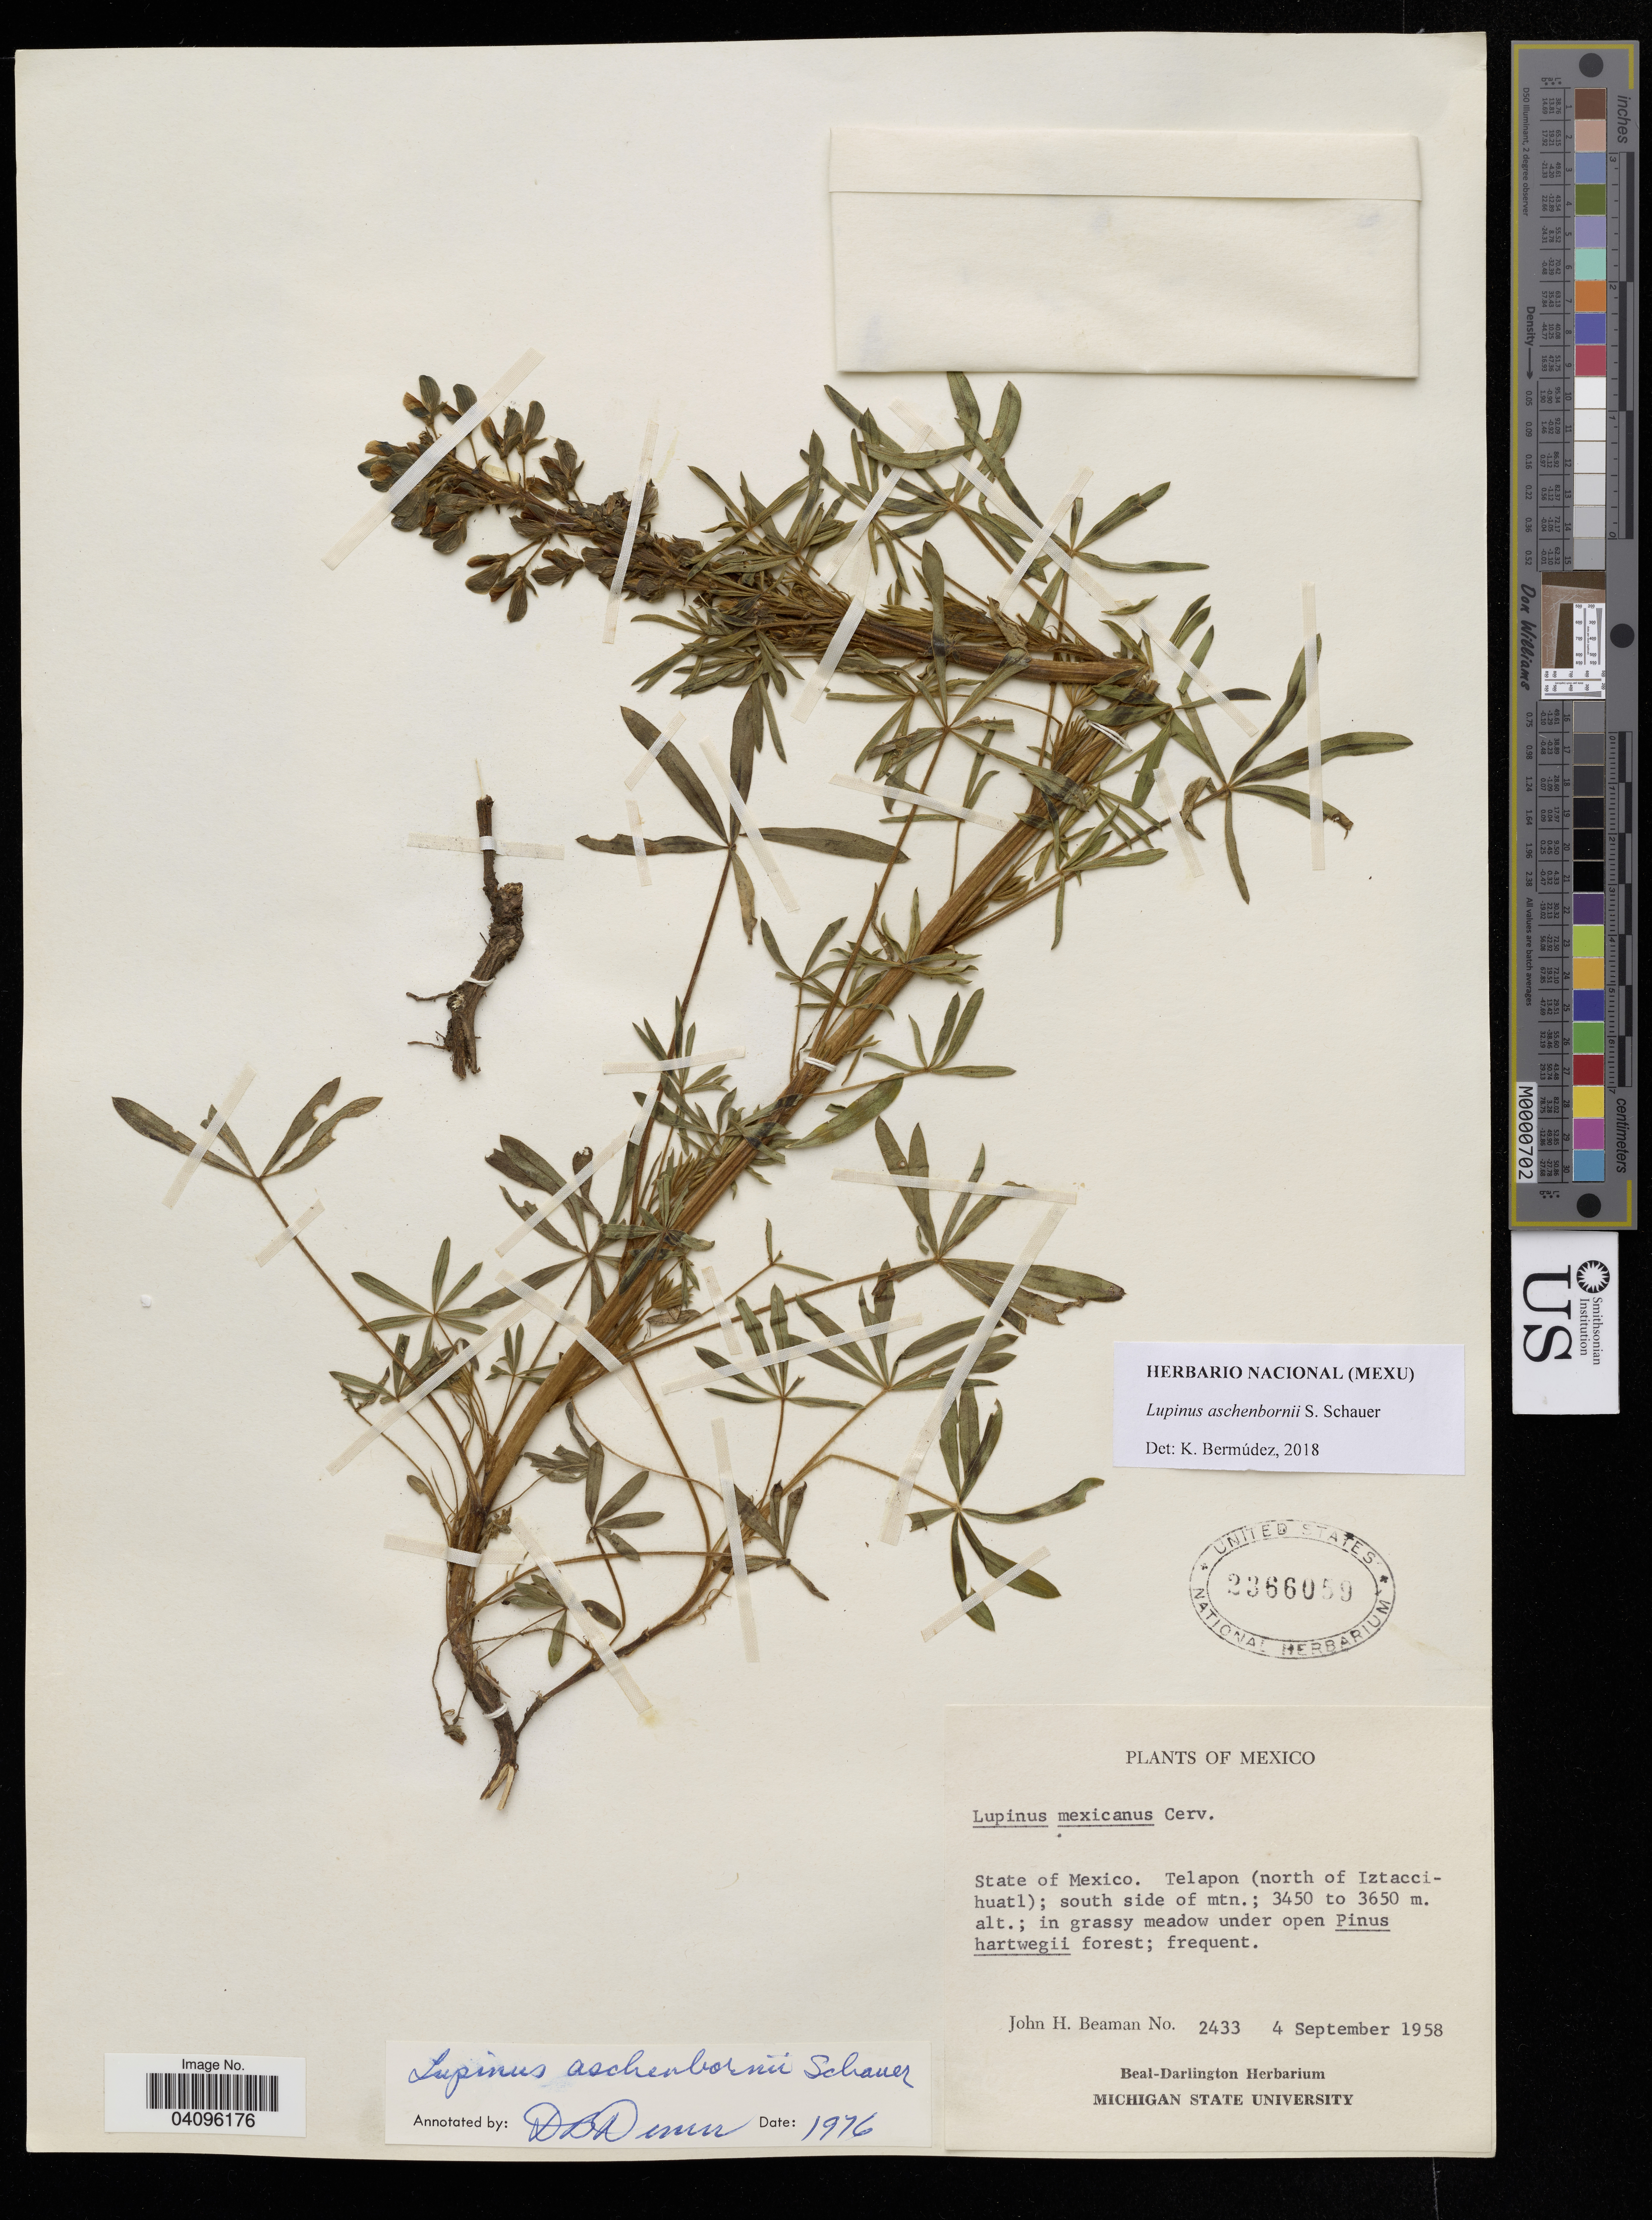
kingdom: Plantae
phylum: Tracheophyta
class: Magnoliopsida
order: Fabales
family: Fabaceae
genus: Lupinus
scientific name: Lupinus aschenbornii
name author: S. Schauer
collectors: J. Beaman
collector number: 2433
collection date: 1958-09-04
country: Mexico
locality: State of Mexico. Telapon (north of Iztaccihuatl).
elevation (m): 3450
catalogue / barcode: US 2366059